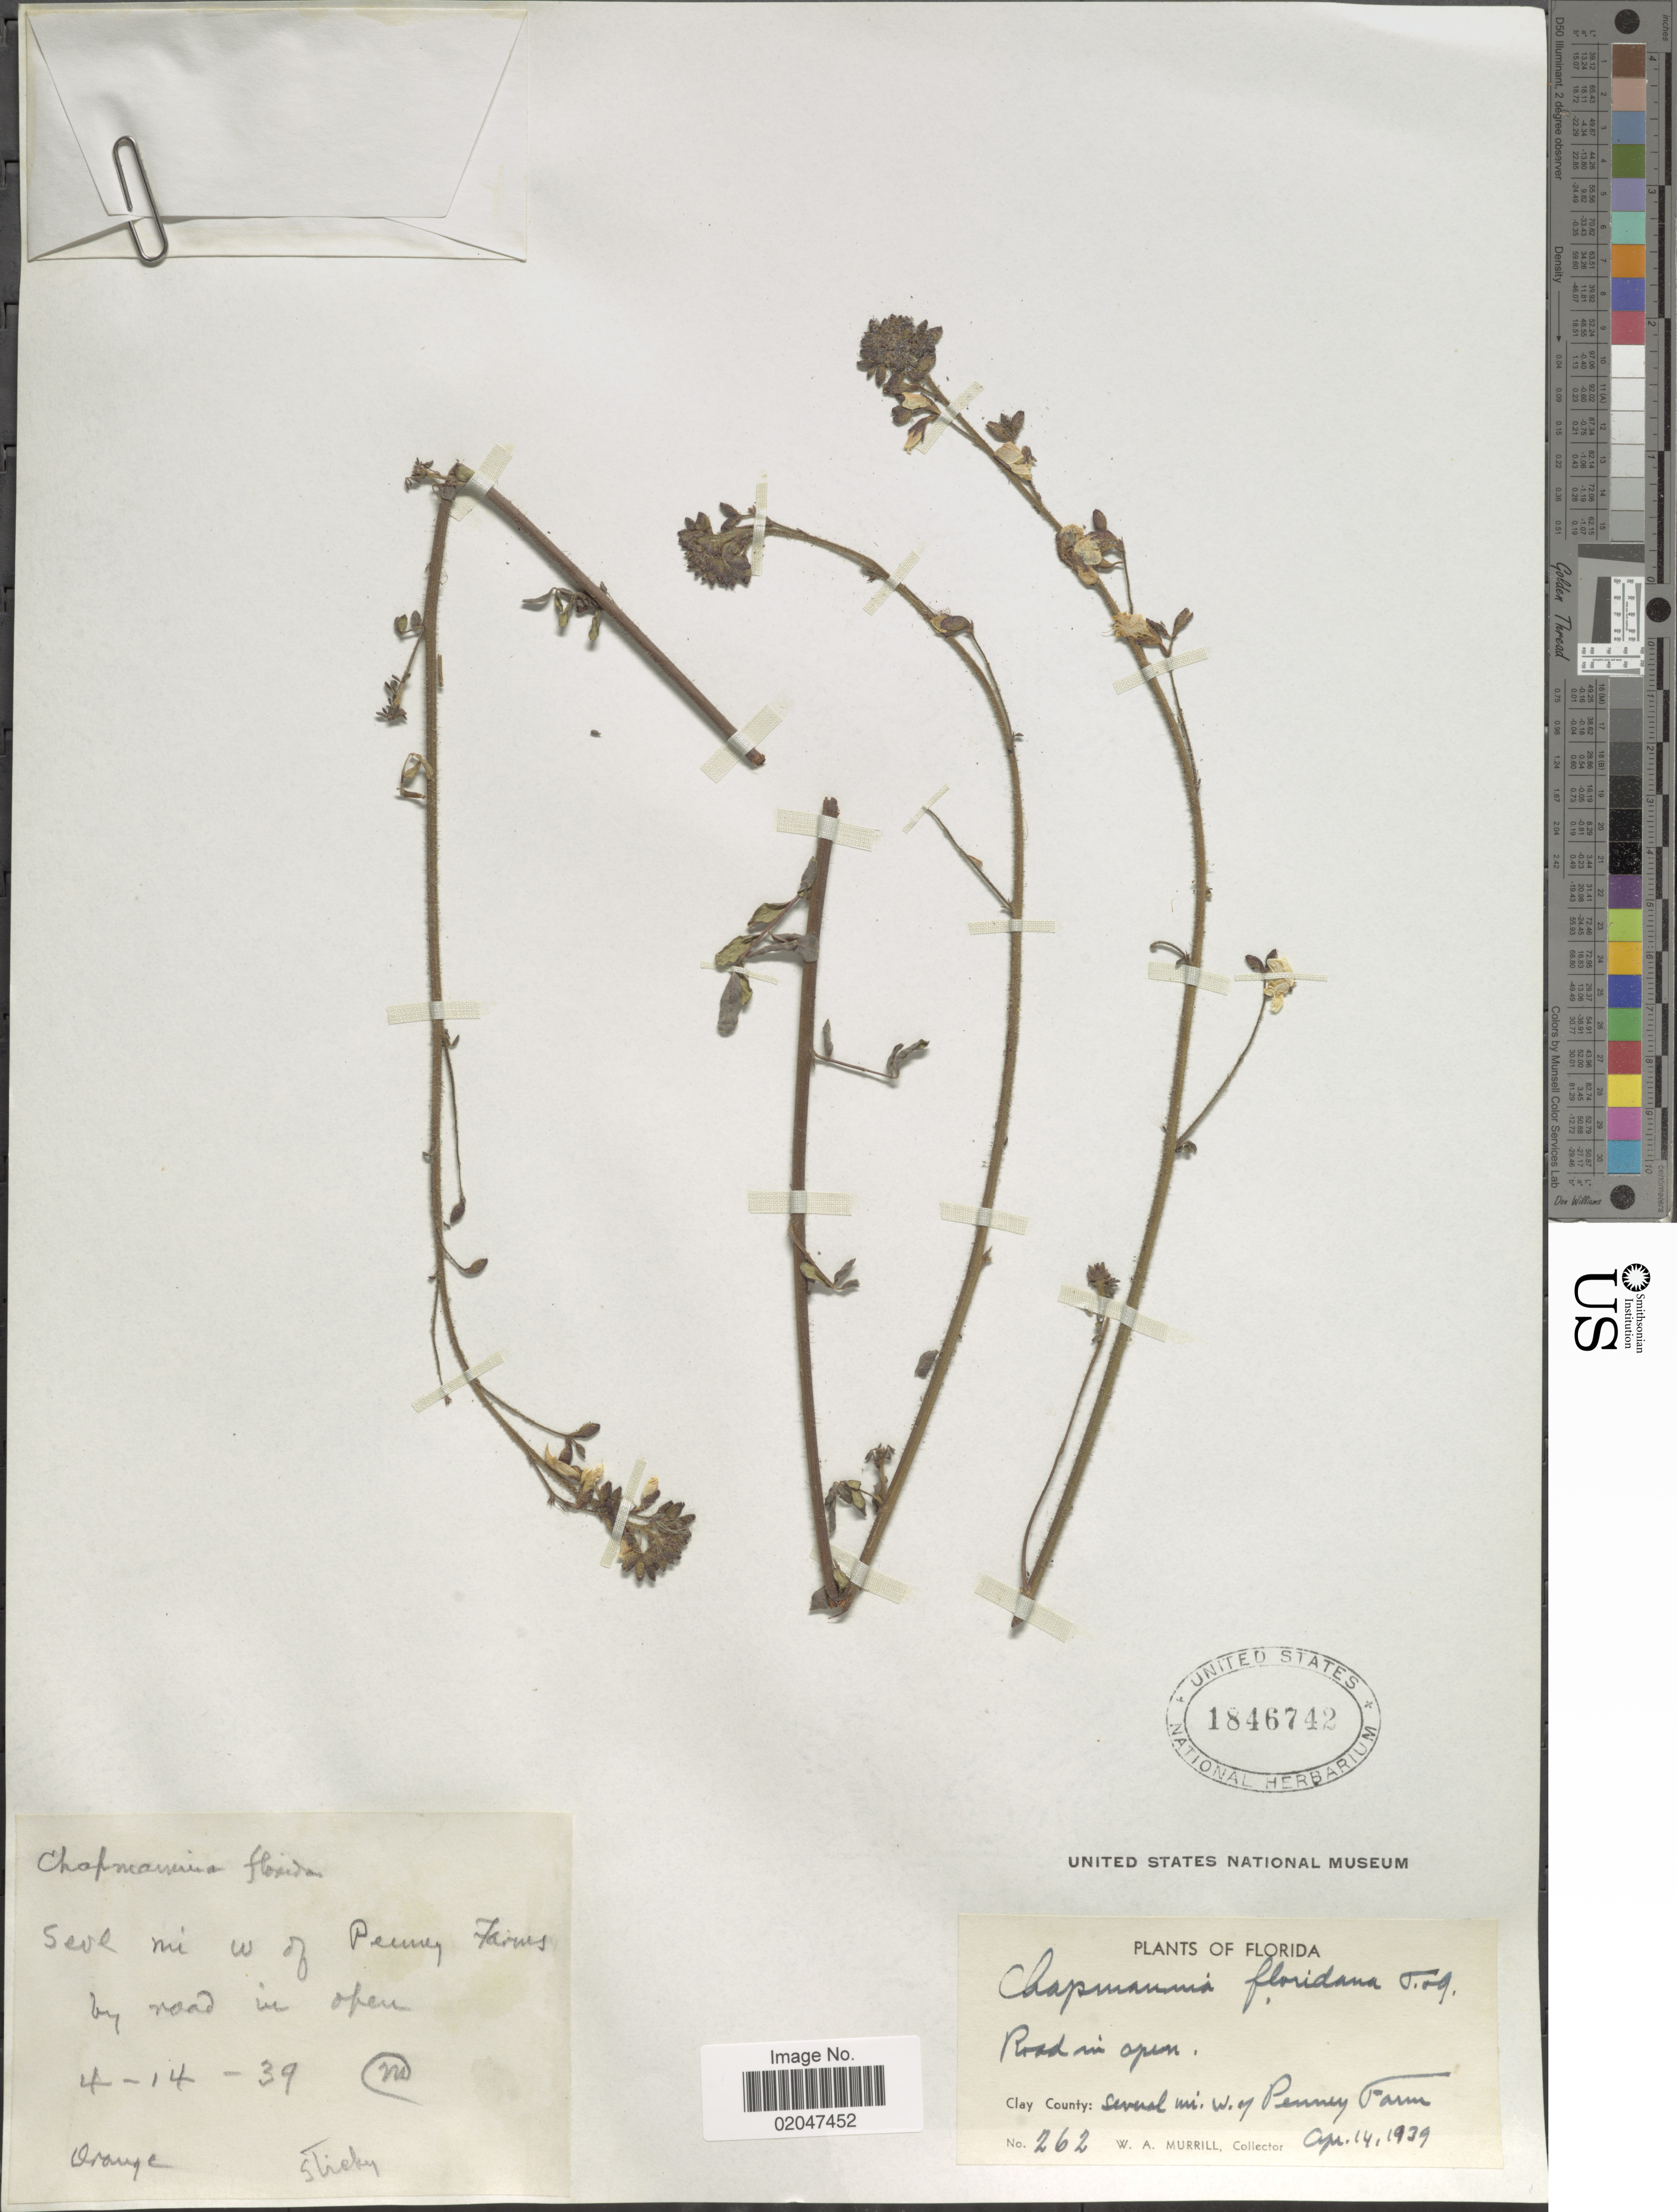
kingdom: Plantae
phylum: Tracheophyta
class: Magnoliopsida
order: Fabales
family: Fabaceae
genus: Chapmannia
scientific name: Chapmannia floridana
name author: Torr. & A. Gray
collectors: W. A. Murrill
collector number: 262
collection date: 1939-04-14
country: United States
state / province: Florida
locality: Clay County: Several mi. E. of Penney Farm. By road in open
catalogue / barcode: US 1846742